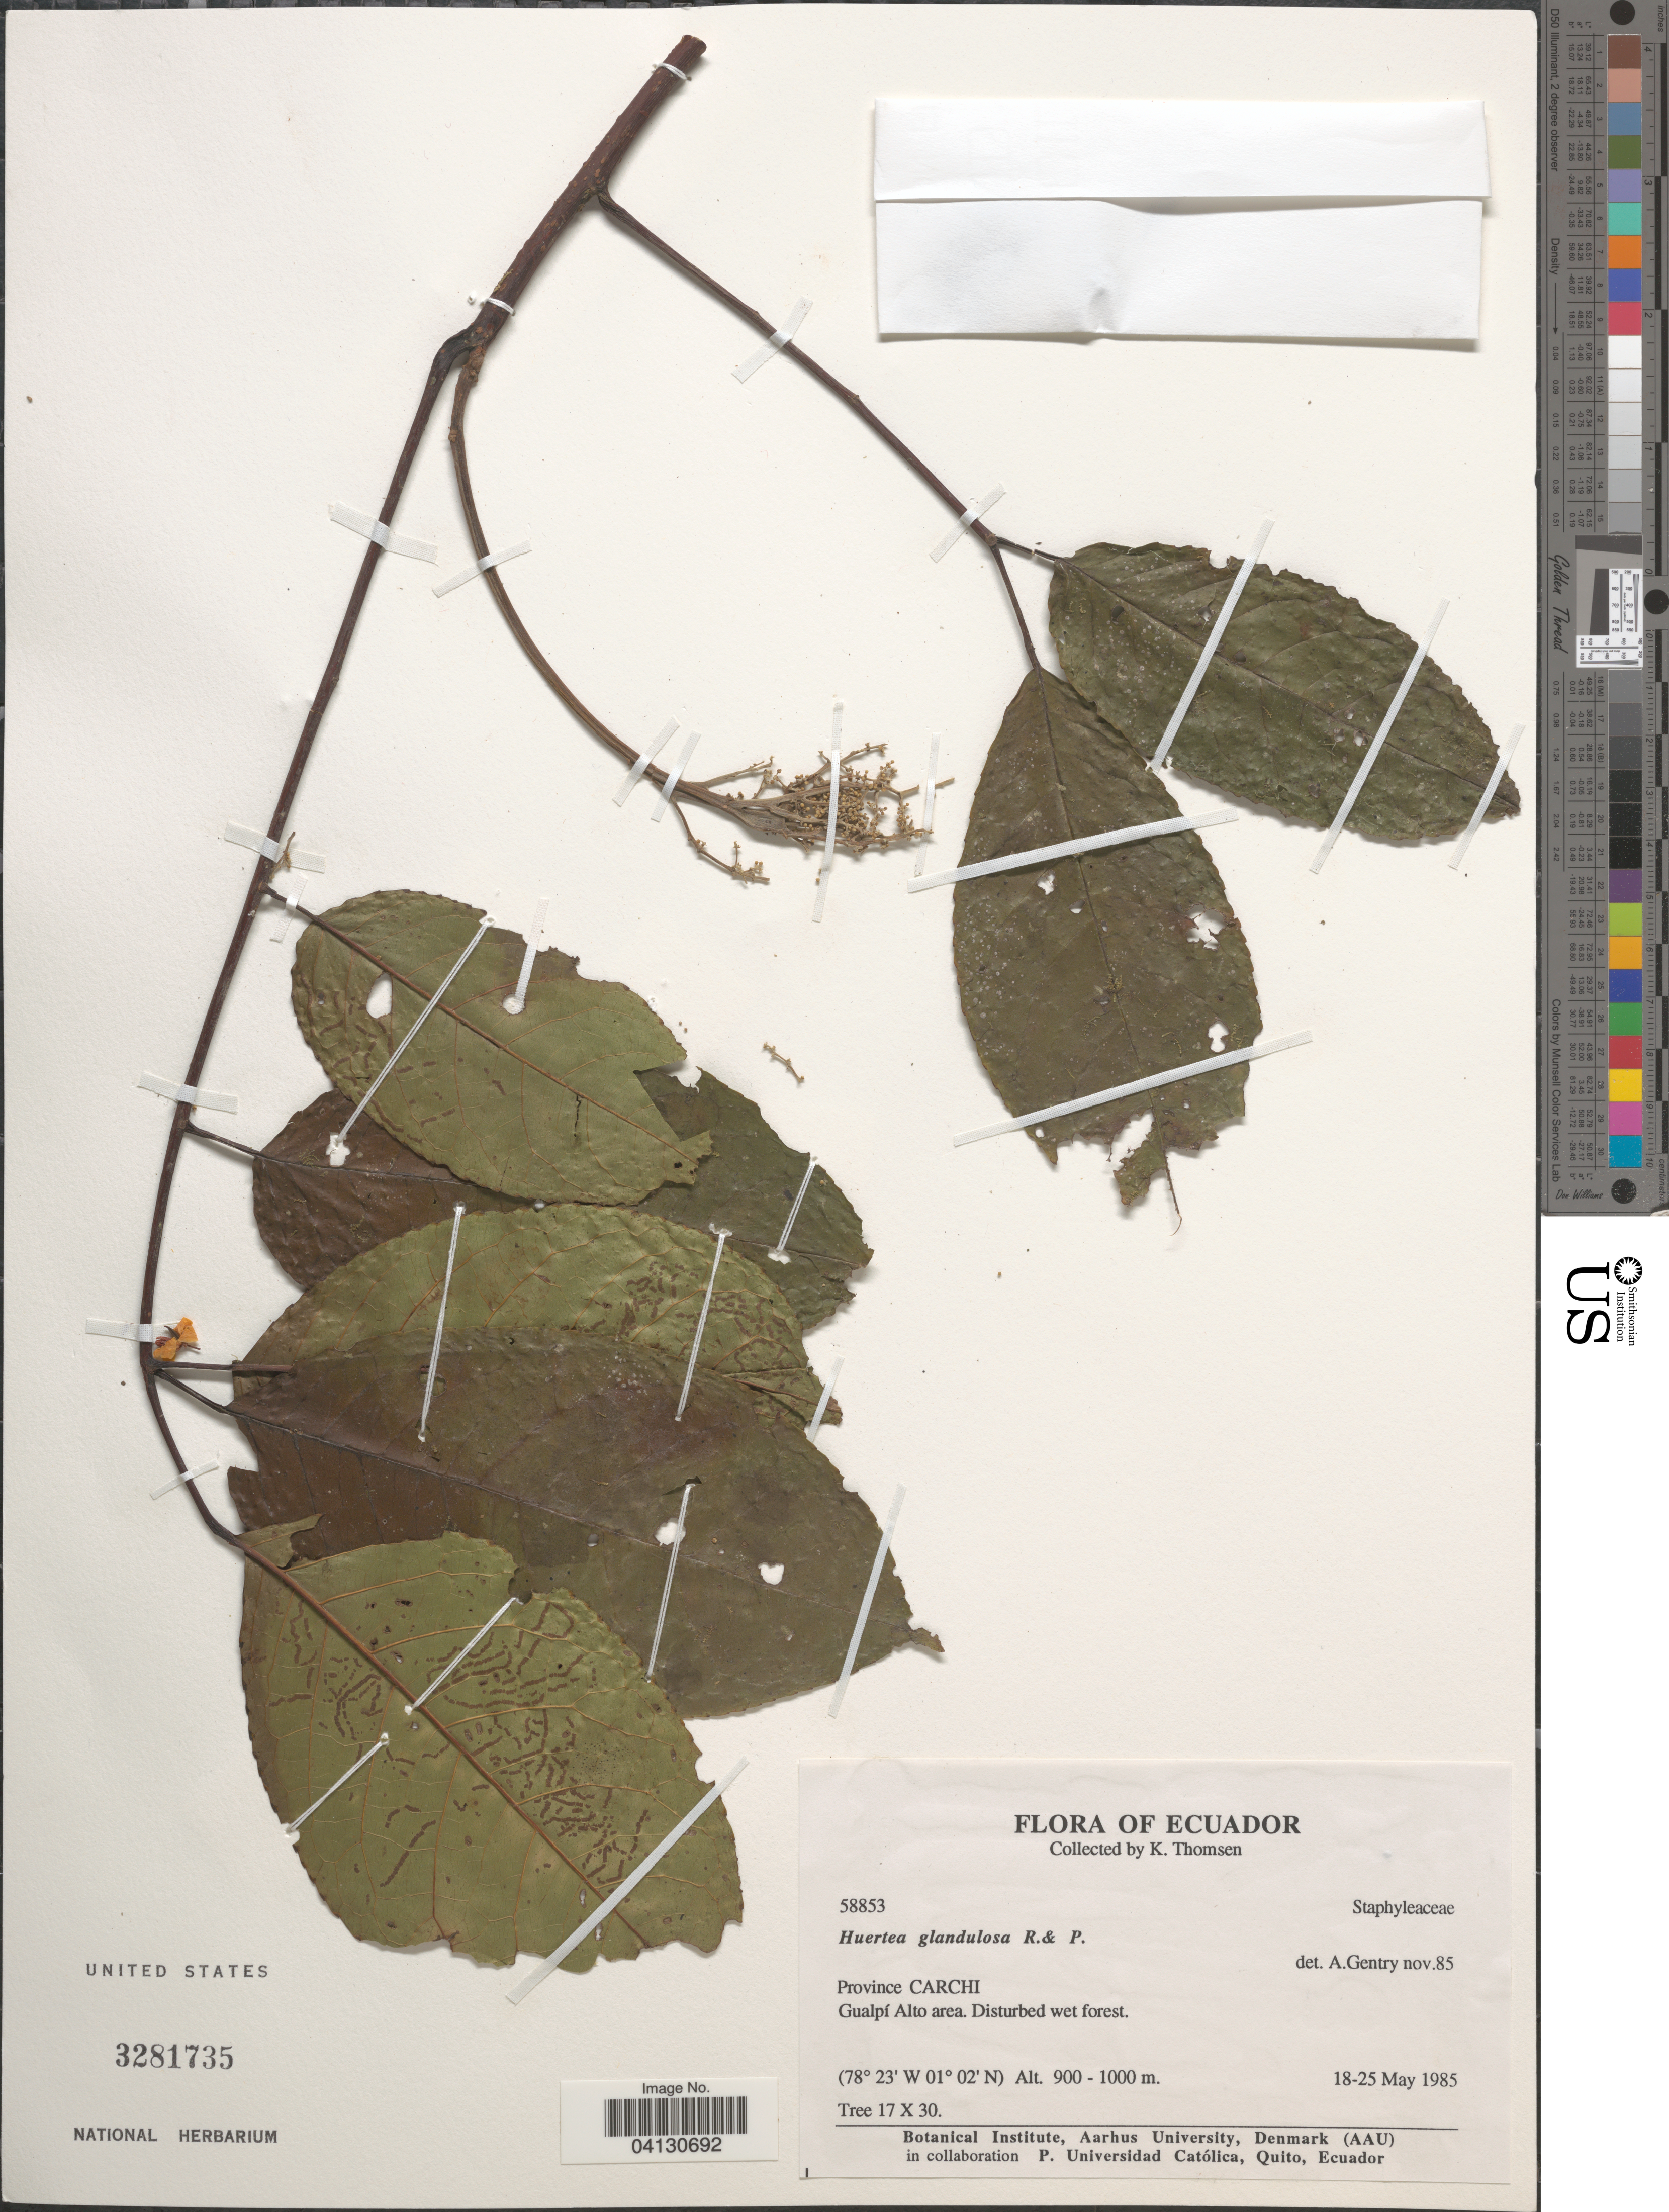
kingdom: Plantae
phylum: Tracheophyta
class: Magnoliopsida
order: Huerteales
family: Tapisciaceae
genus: Huertea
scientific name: Huertea glandulosa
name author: Ruiz & Pav.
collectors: K. Thomsen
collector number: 58853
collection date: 1985-05-18/1985-05-25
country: Ecuador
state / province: Carchi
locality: Gualpí Alto area.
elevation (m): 900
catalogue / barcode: US 3281735